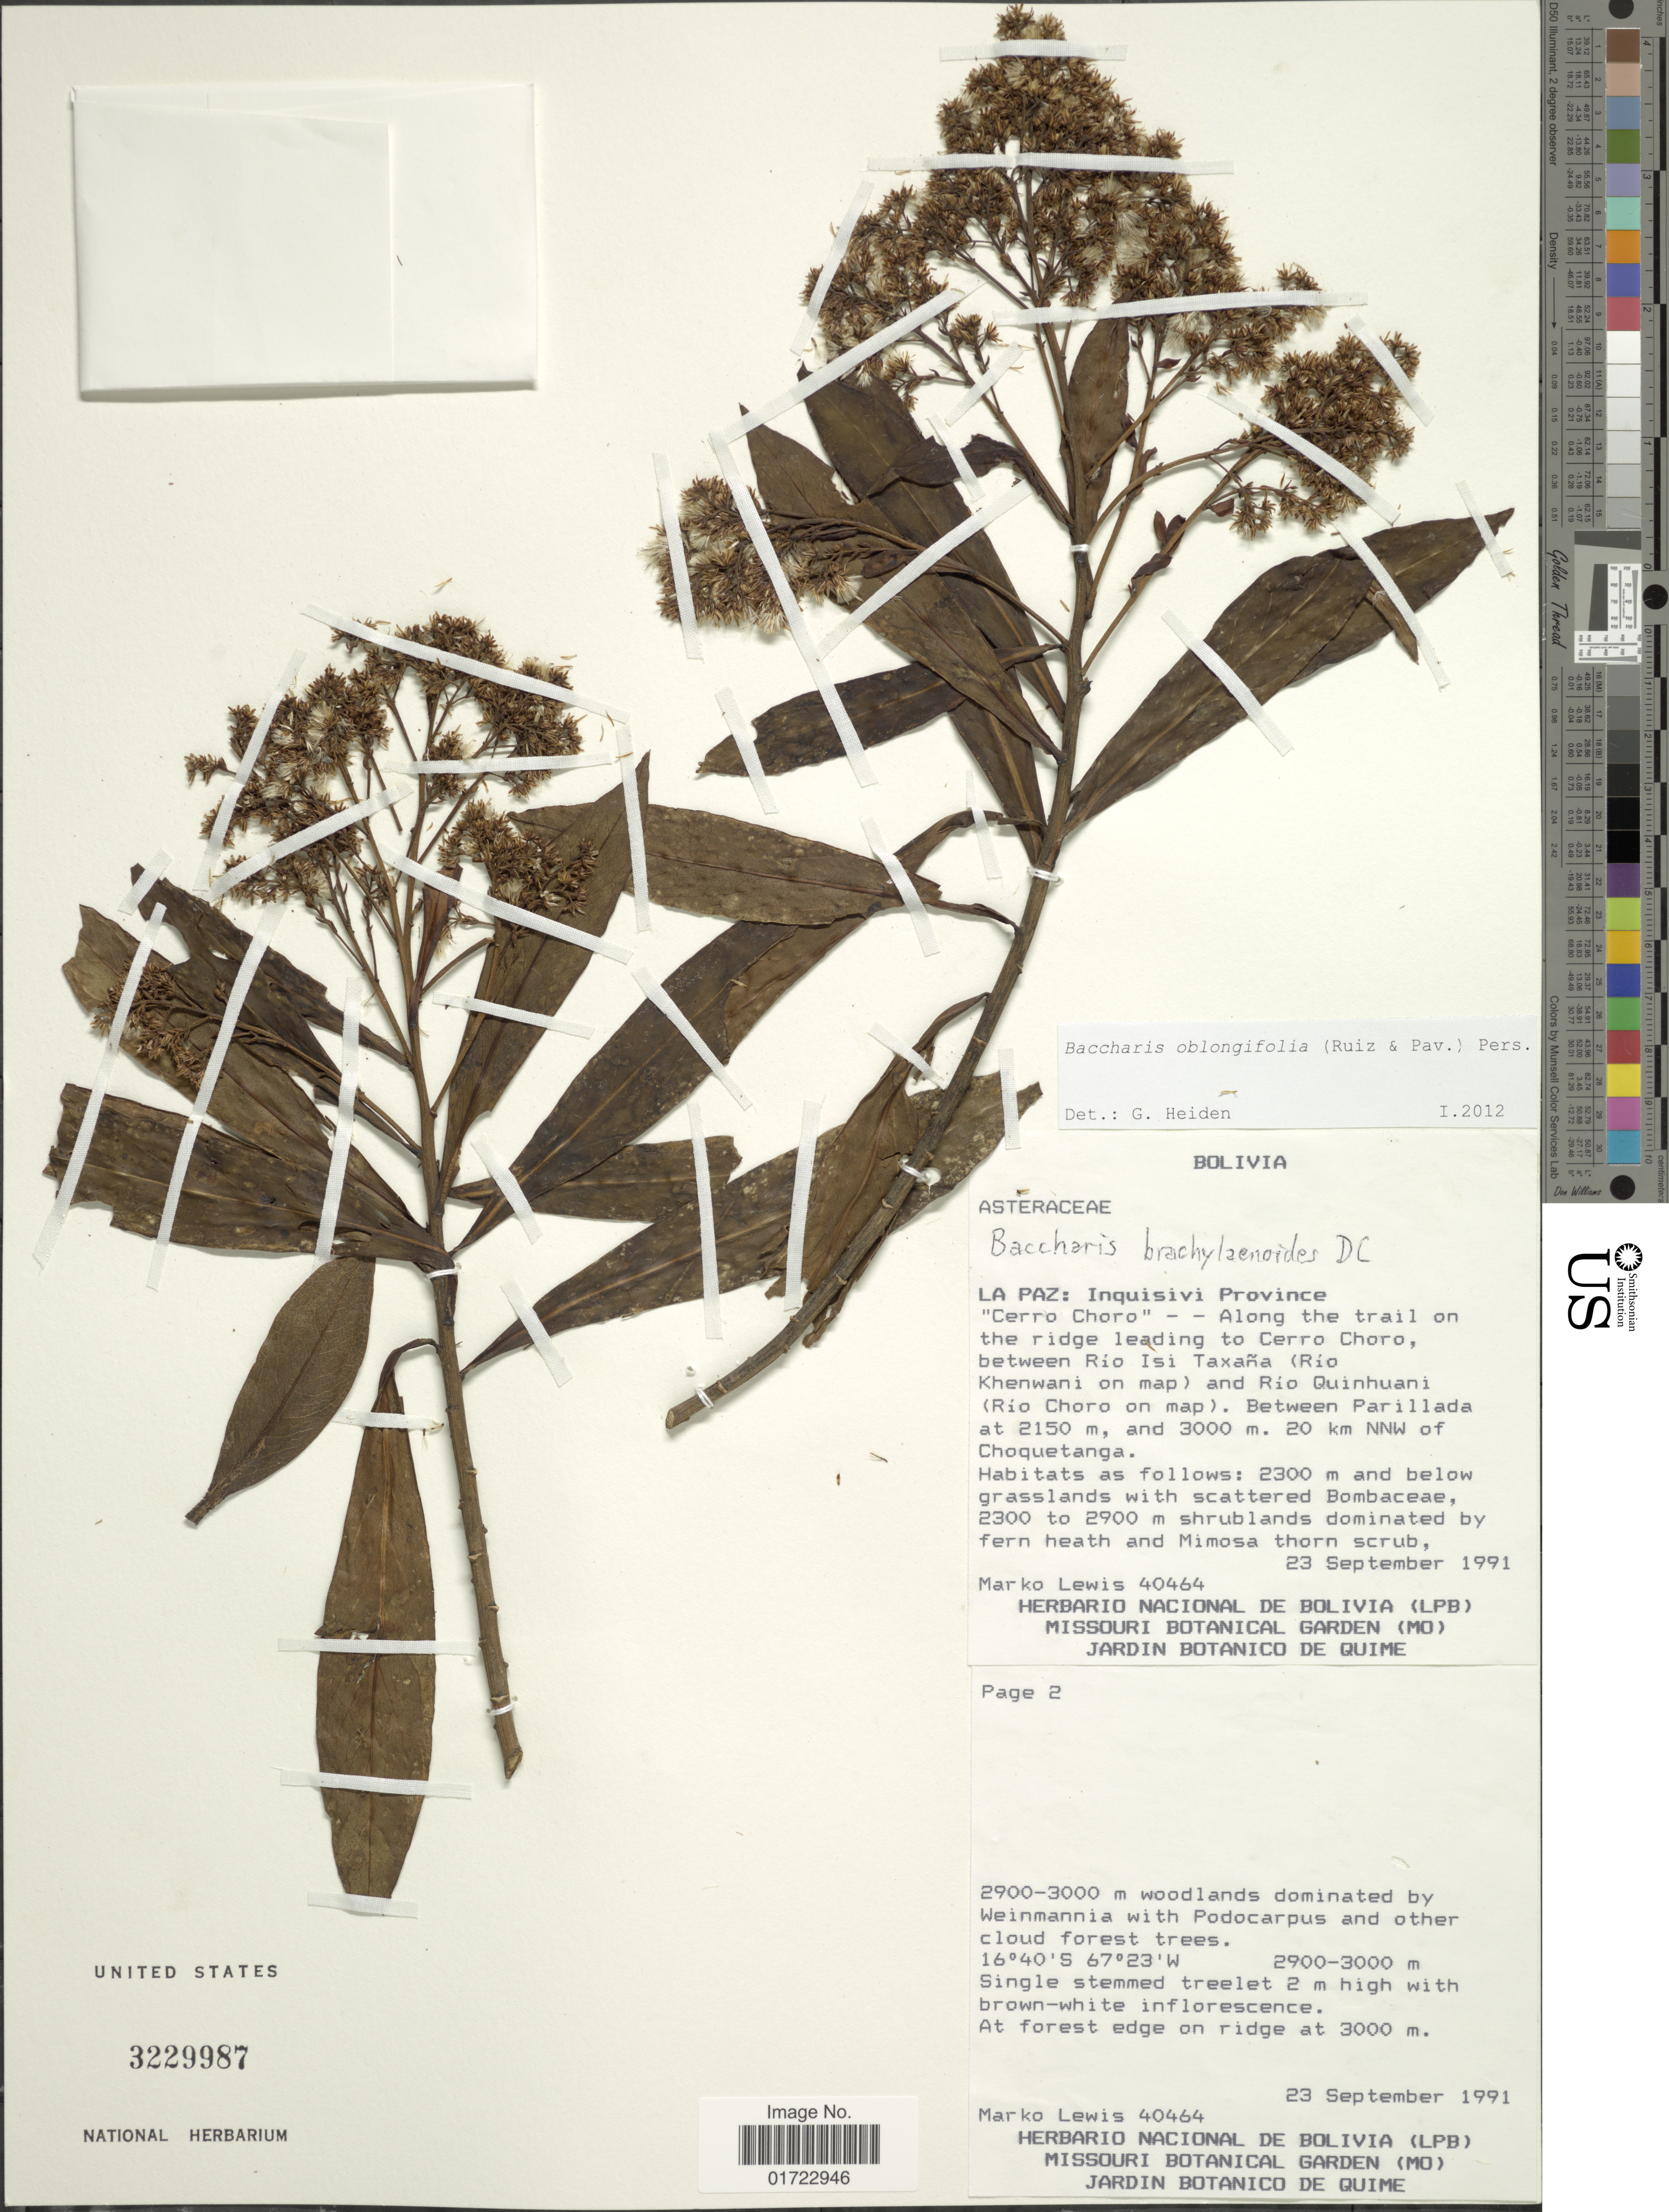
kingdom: Plantae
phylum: Tracheophyta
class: Magnoliopsida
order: Asterales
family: Asteraceae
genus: Baccharis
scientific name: Baccharis oblongifolia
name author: (Ruiz & Pav.) Pers.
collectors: M. A. Lewis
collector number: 40464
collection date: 1991-09-23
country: Bolivia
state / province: La Paz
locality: Inquisivi Province. "Cerro Choro"- - Along the trail on the ridge leading to Cerro Choro, between Río Isi Taxaña (Río Khenwani on map) and Río Quinhani (Río Choro on map). Between Parillada at 2150 m, and 3000 m. 20 km NNW of Choquetanga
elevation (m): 2300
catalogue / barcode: US 3229987